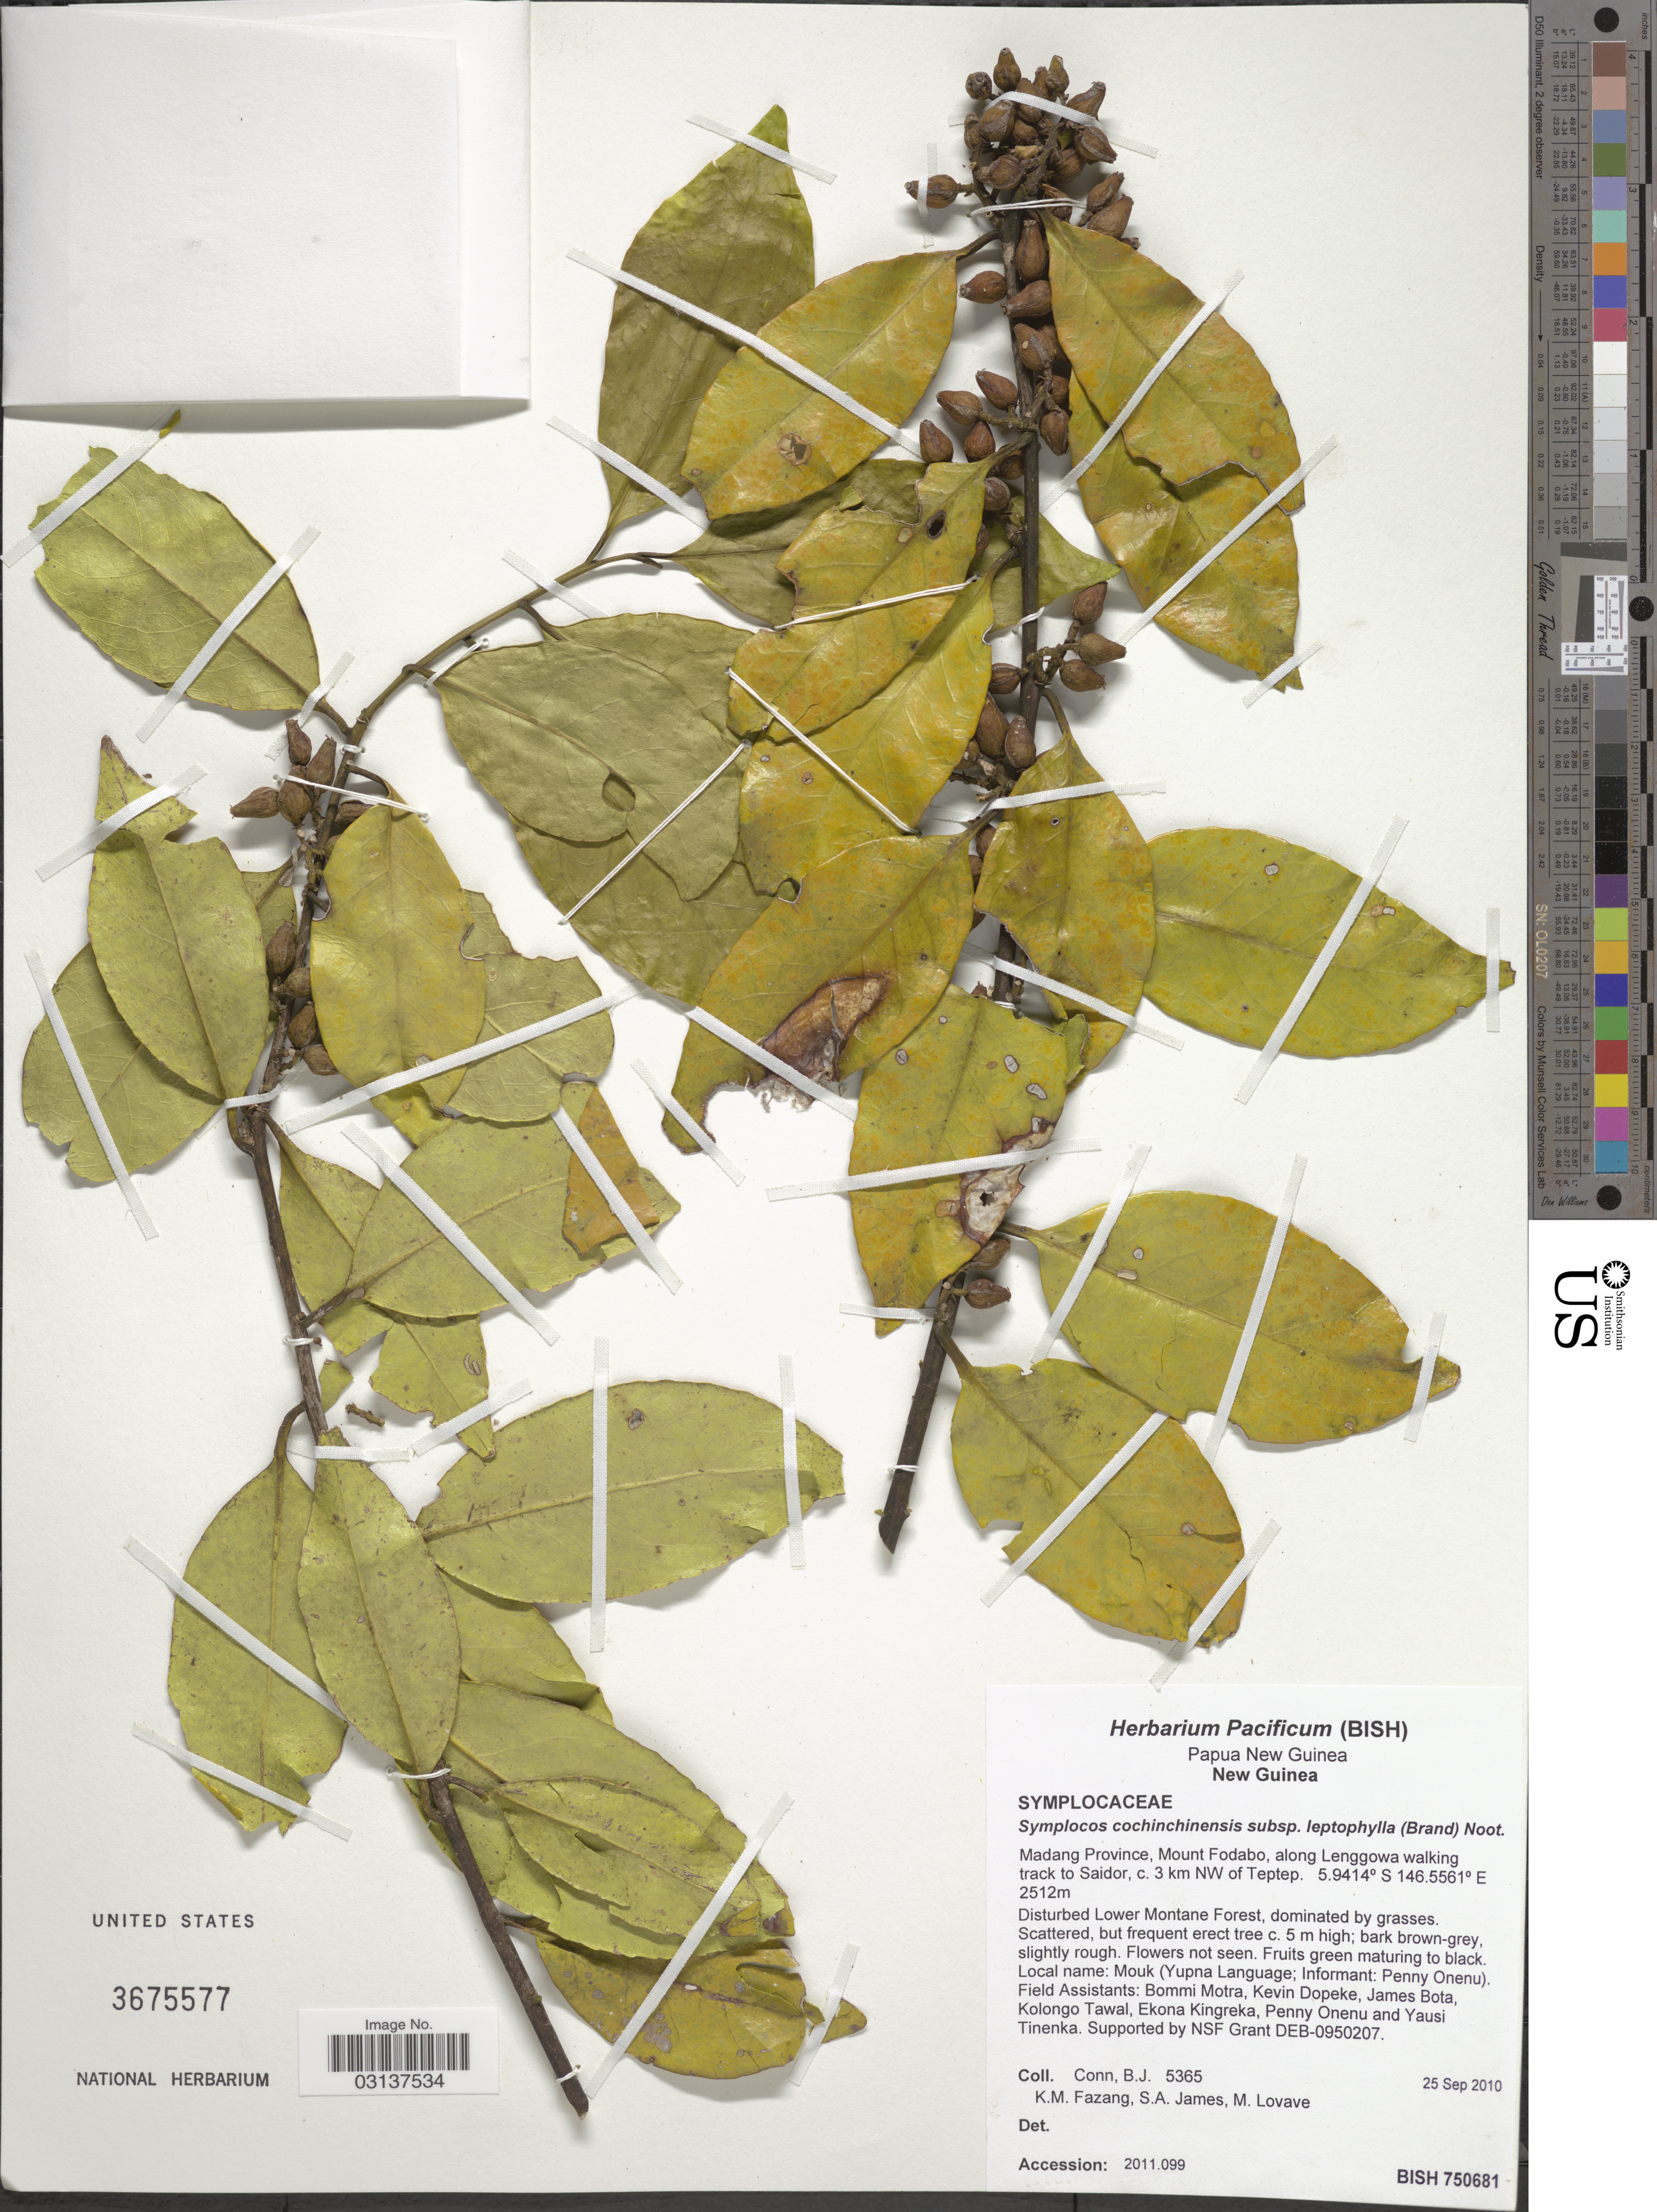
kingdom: Plantae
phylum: Tracheophyta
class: Magnoliopsida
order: Ericales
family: Symplocaceae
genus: Symplocos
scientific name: Symplocos cochinchinensis var. leptophylla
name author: (Brand) Noot.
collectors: B. Conn, K. Fazang, S. James & M. Lovave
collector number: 5365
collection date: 2010-09-25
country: Papua New Guinea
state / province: Madang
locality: New Guinea, Madang Province, Mount Fodabo, along Lenggowa walking track to Saidor, c. 3 km NW of Teptep.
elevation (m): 2512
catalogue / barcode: US 3675577